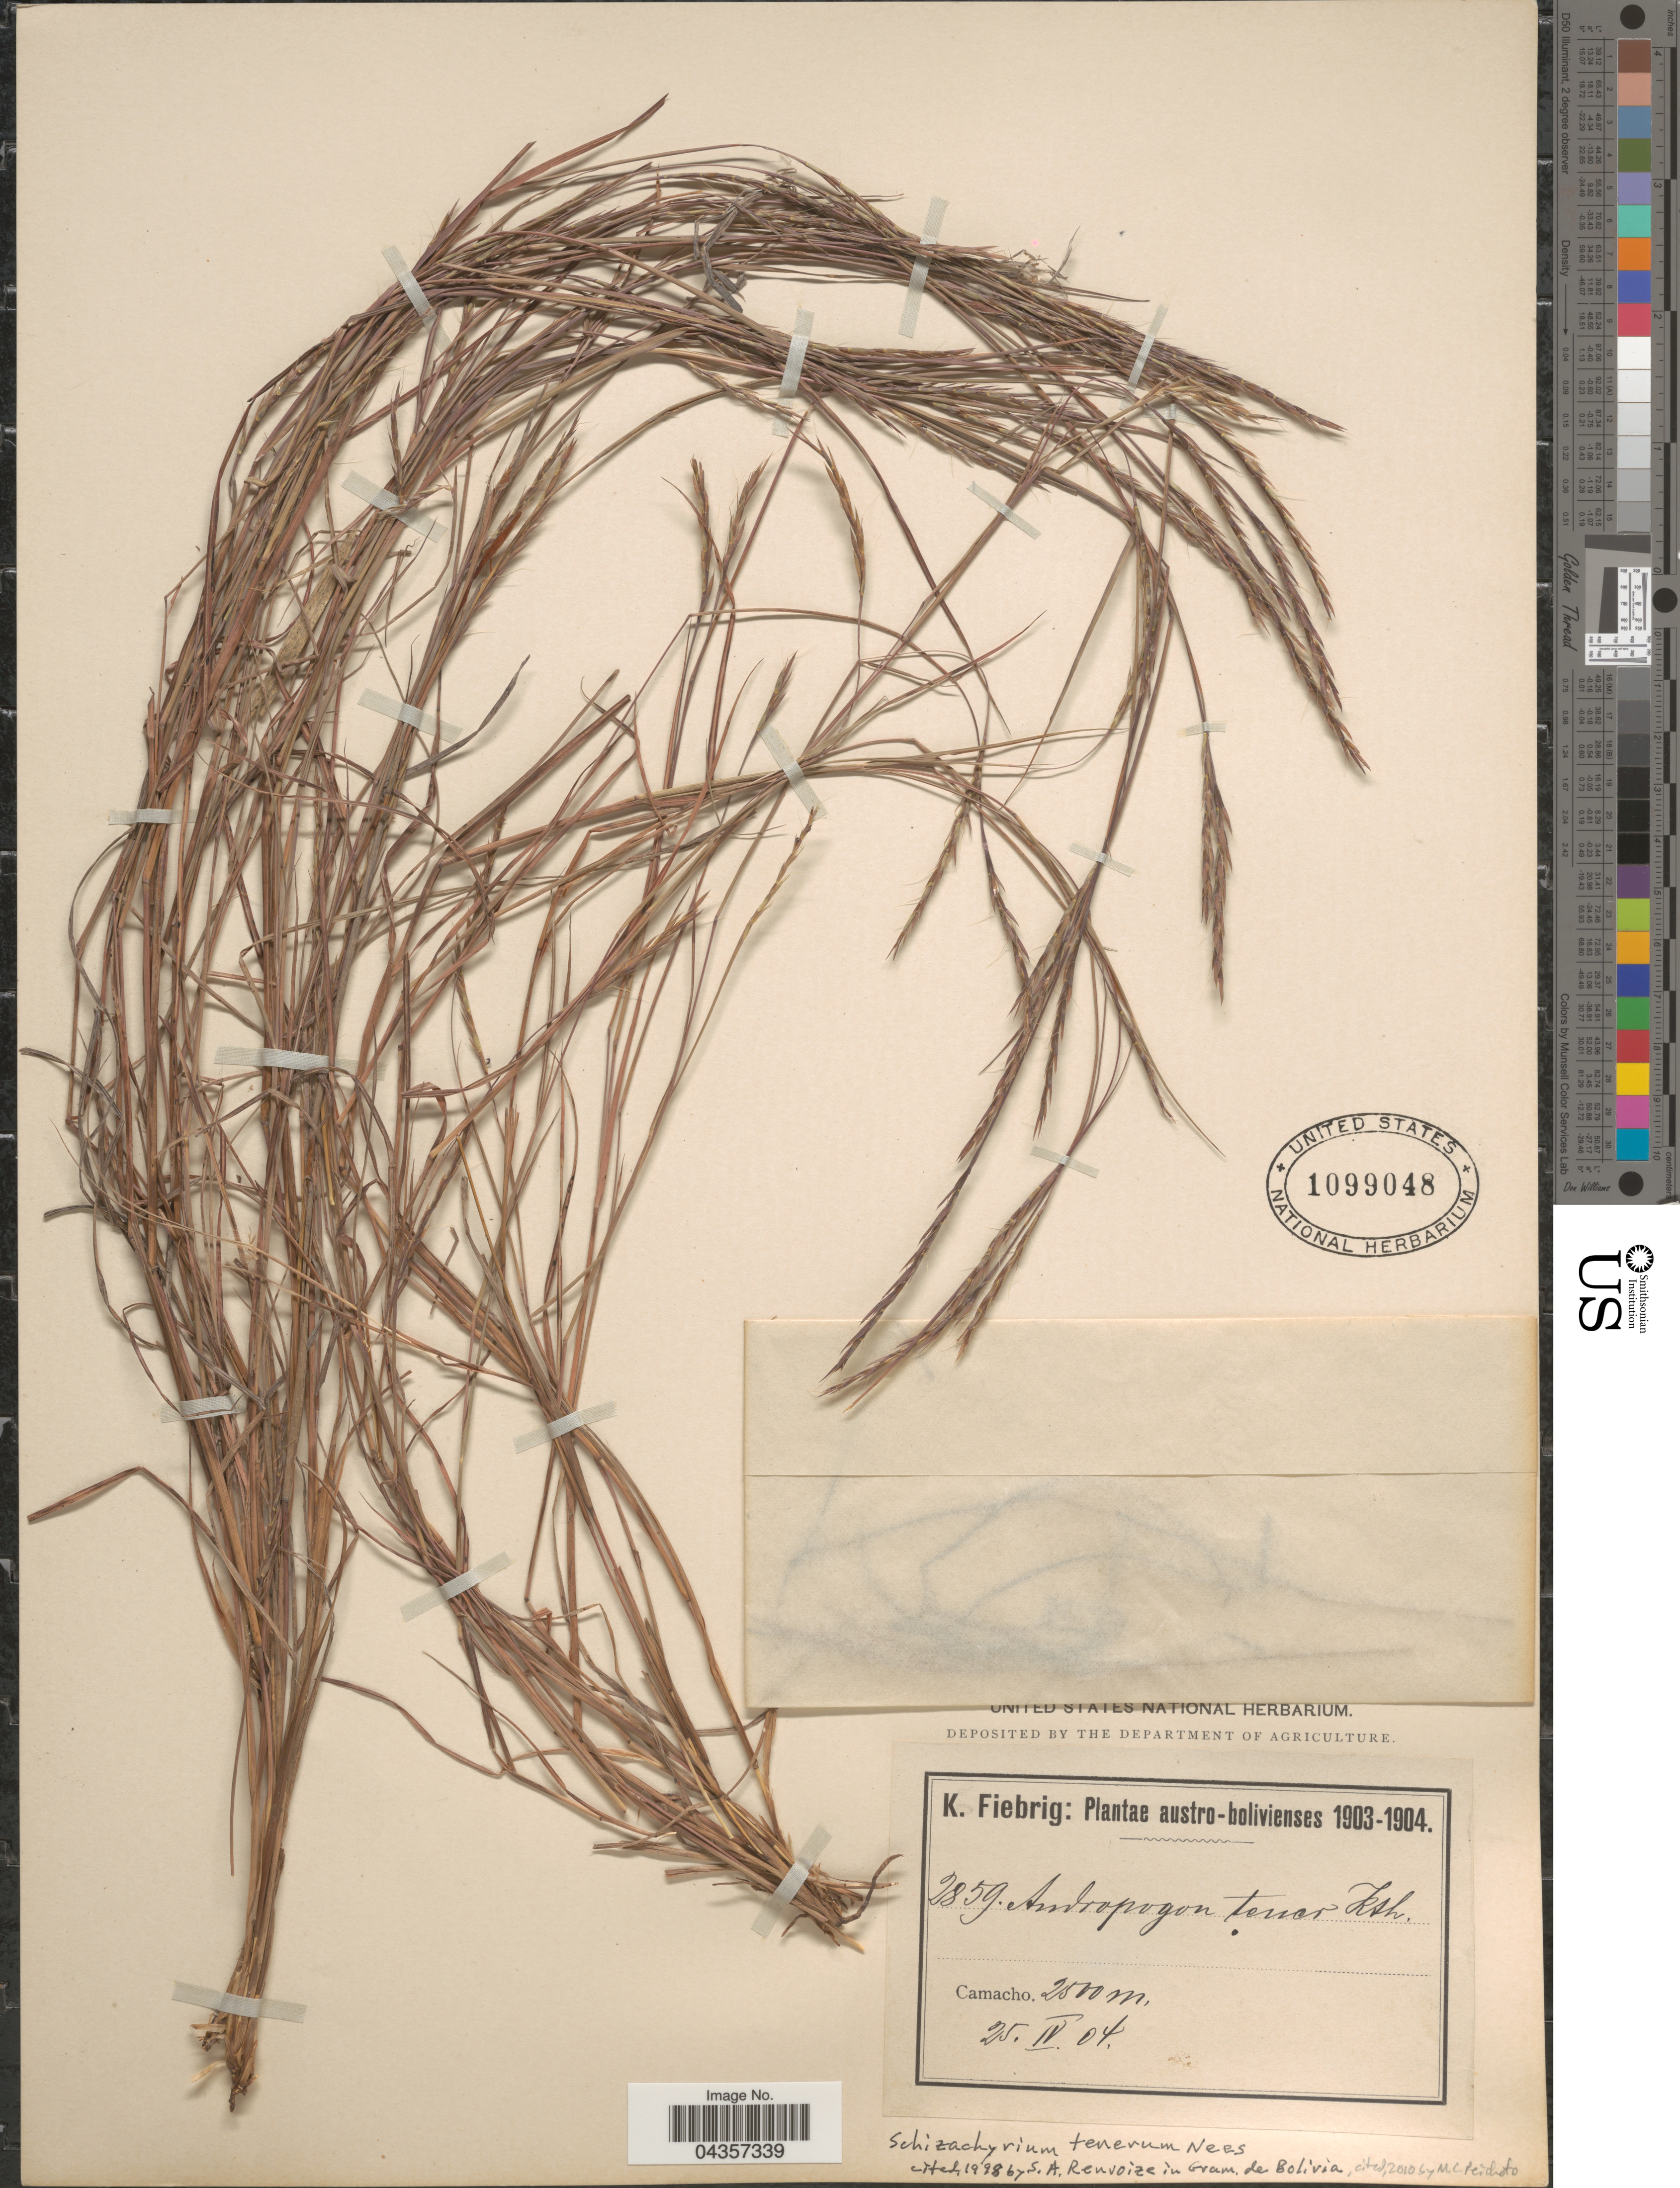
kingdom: Plantae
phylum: Tracheophyta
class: Liliopsida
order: Poales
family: Poaceae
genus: Schizachyrium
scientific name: Schizachyrium tenerum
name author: Nees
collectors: K. Fiebrig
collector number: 2859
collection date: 1904-04-25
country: Bolivia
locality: Austro-bolivienses. Camacho.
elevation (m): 2500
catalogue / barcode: US 1099048